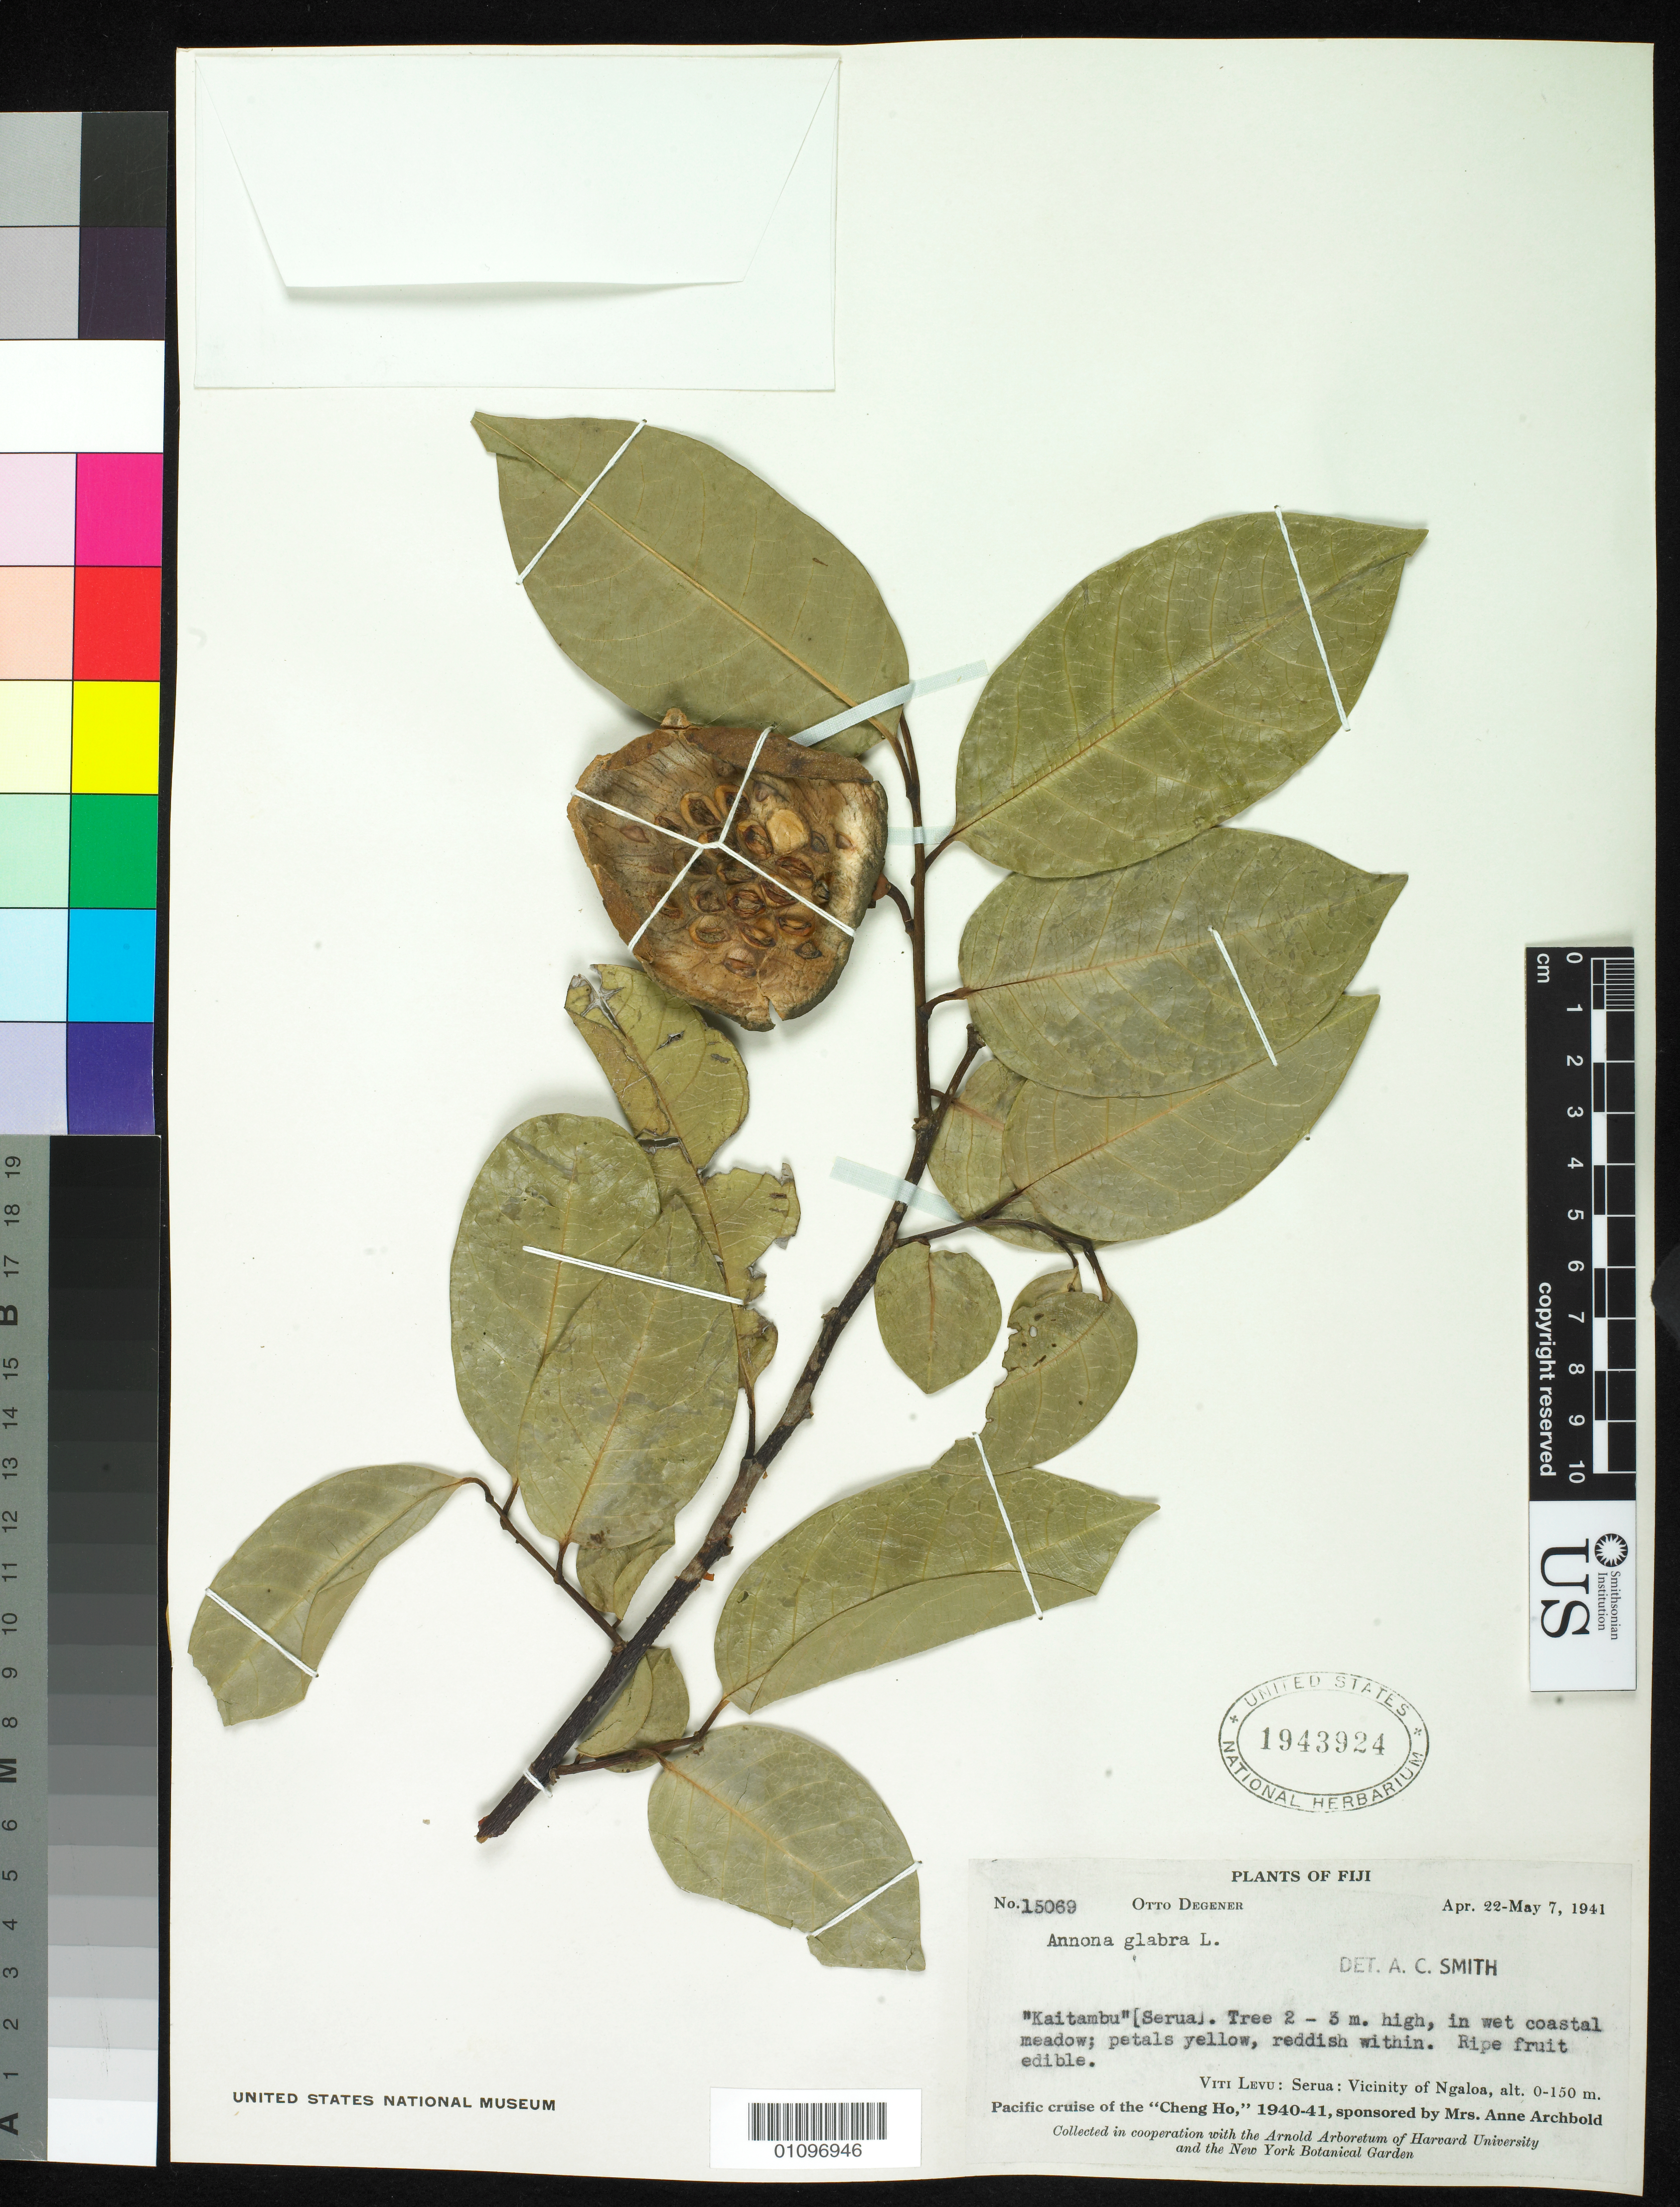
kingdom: Plantae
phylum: Tracheophyta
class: Magnoliopsida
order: Magnoliales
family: Annonaceae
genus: Annona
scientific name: Annona glabra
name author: L.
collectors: O. Degener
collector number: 15069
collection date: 1941-04-22/1941-05-07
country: Fiji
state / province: Serua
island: Viti Levu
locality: Vicinity of Ngaloa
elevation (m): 0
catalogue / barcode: US 1943924